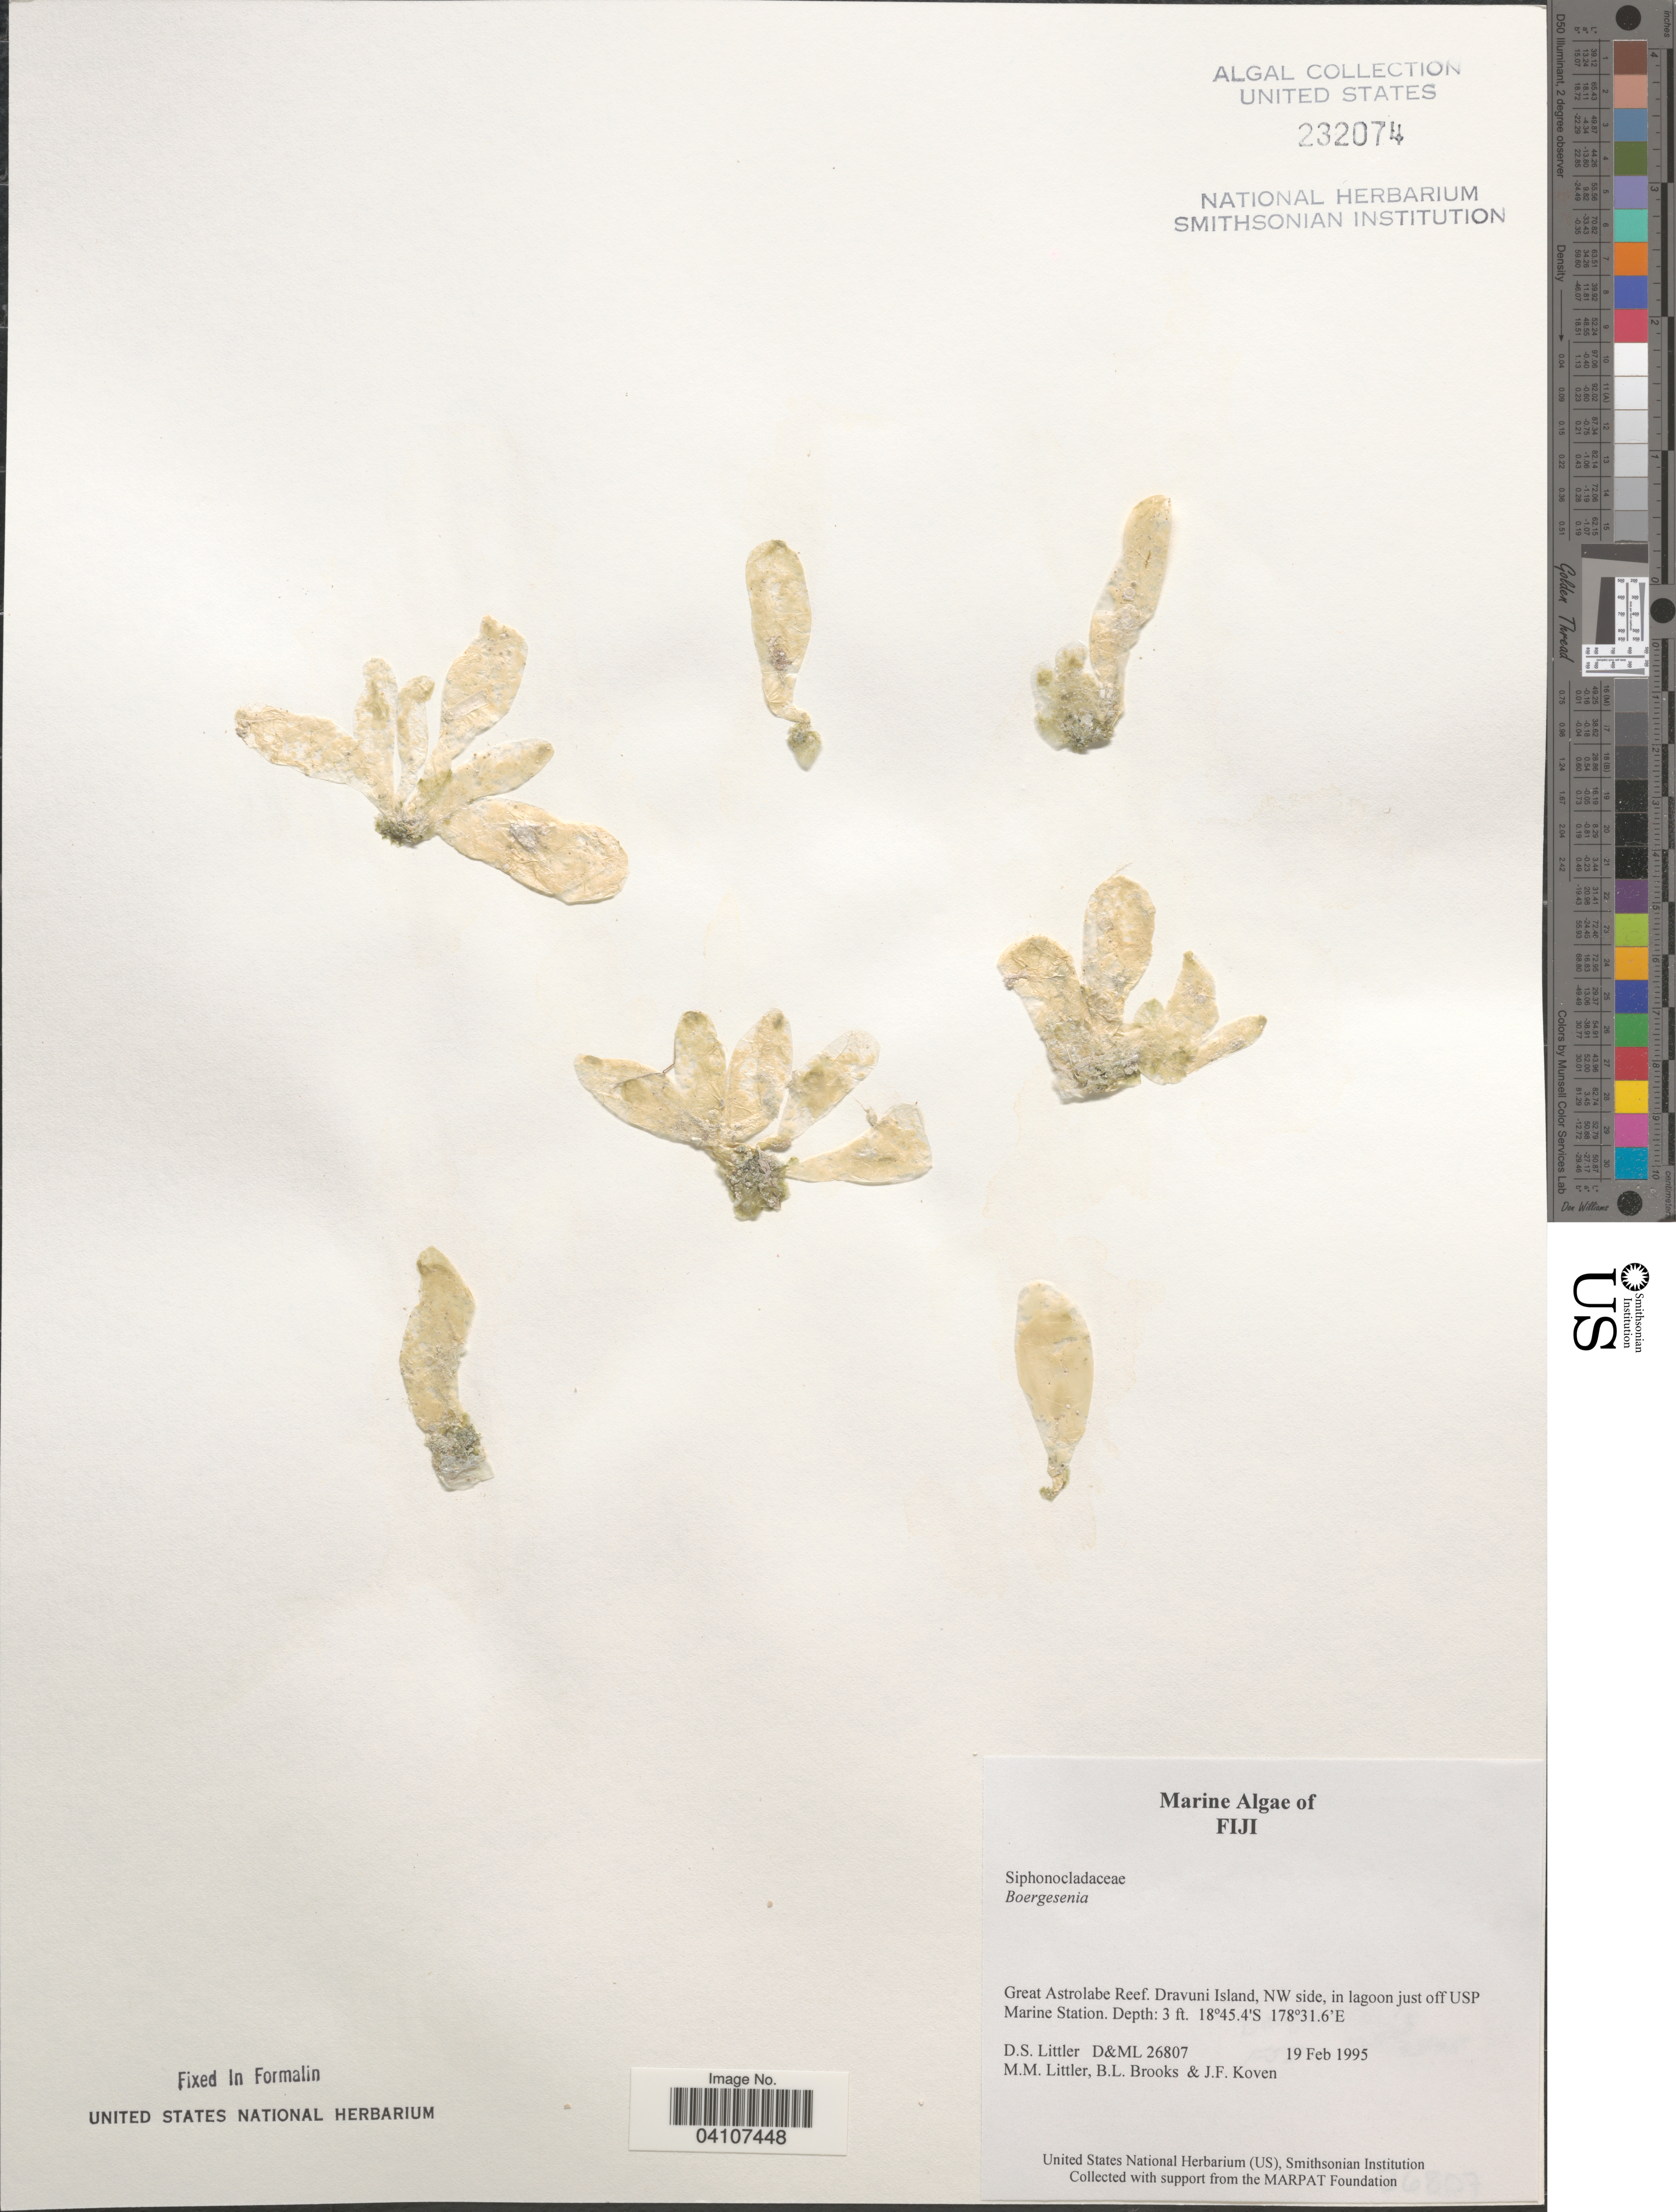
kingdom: Plantae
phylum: Chlorophyta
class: Ulvophyceae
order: Siphonocladales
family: Siphonocladaceae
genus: Boergesenia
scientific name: Boergesenia sp.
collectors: D. S. Littler, B. Brooks & J. Koven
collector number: D&ML 26807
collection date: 1995-02-19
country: Fiji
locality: Great Astrolabe Reef. Dravuni Island, NW side, in lagoon just off USP Marine Station.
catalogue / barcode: US 232074